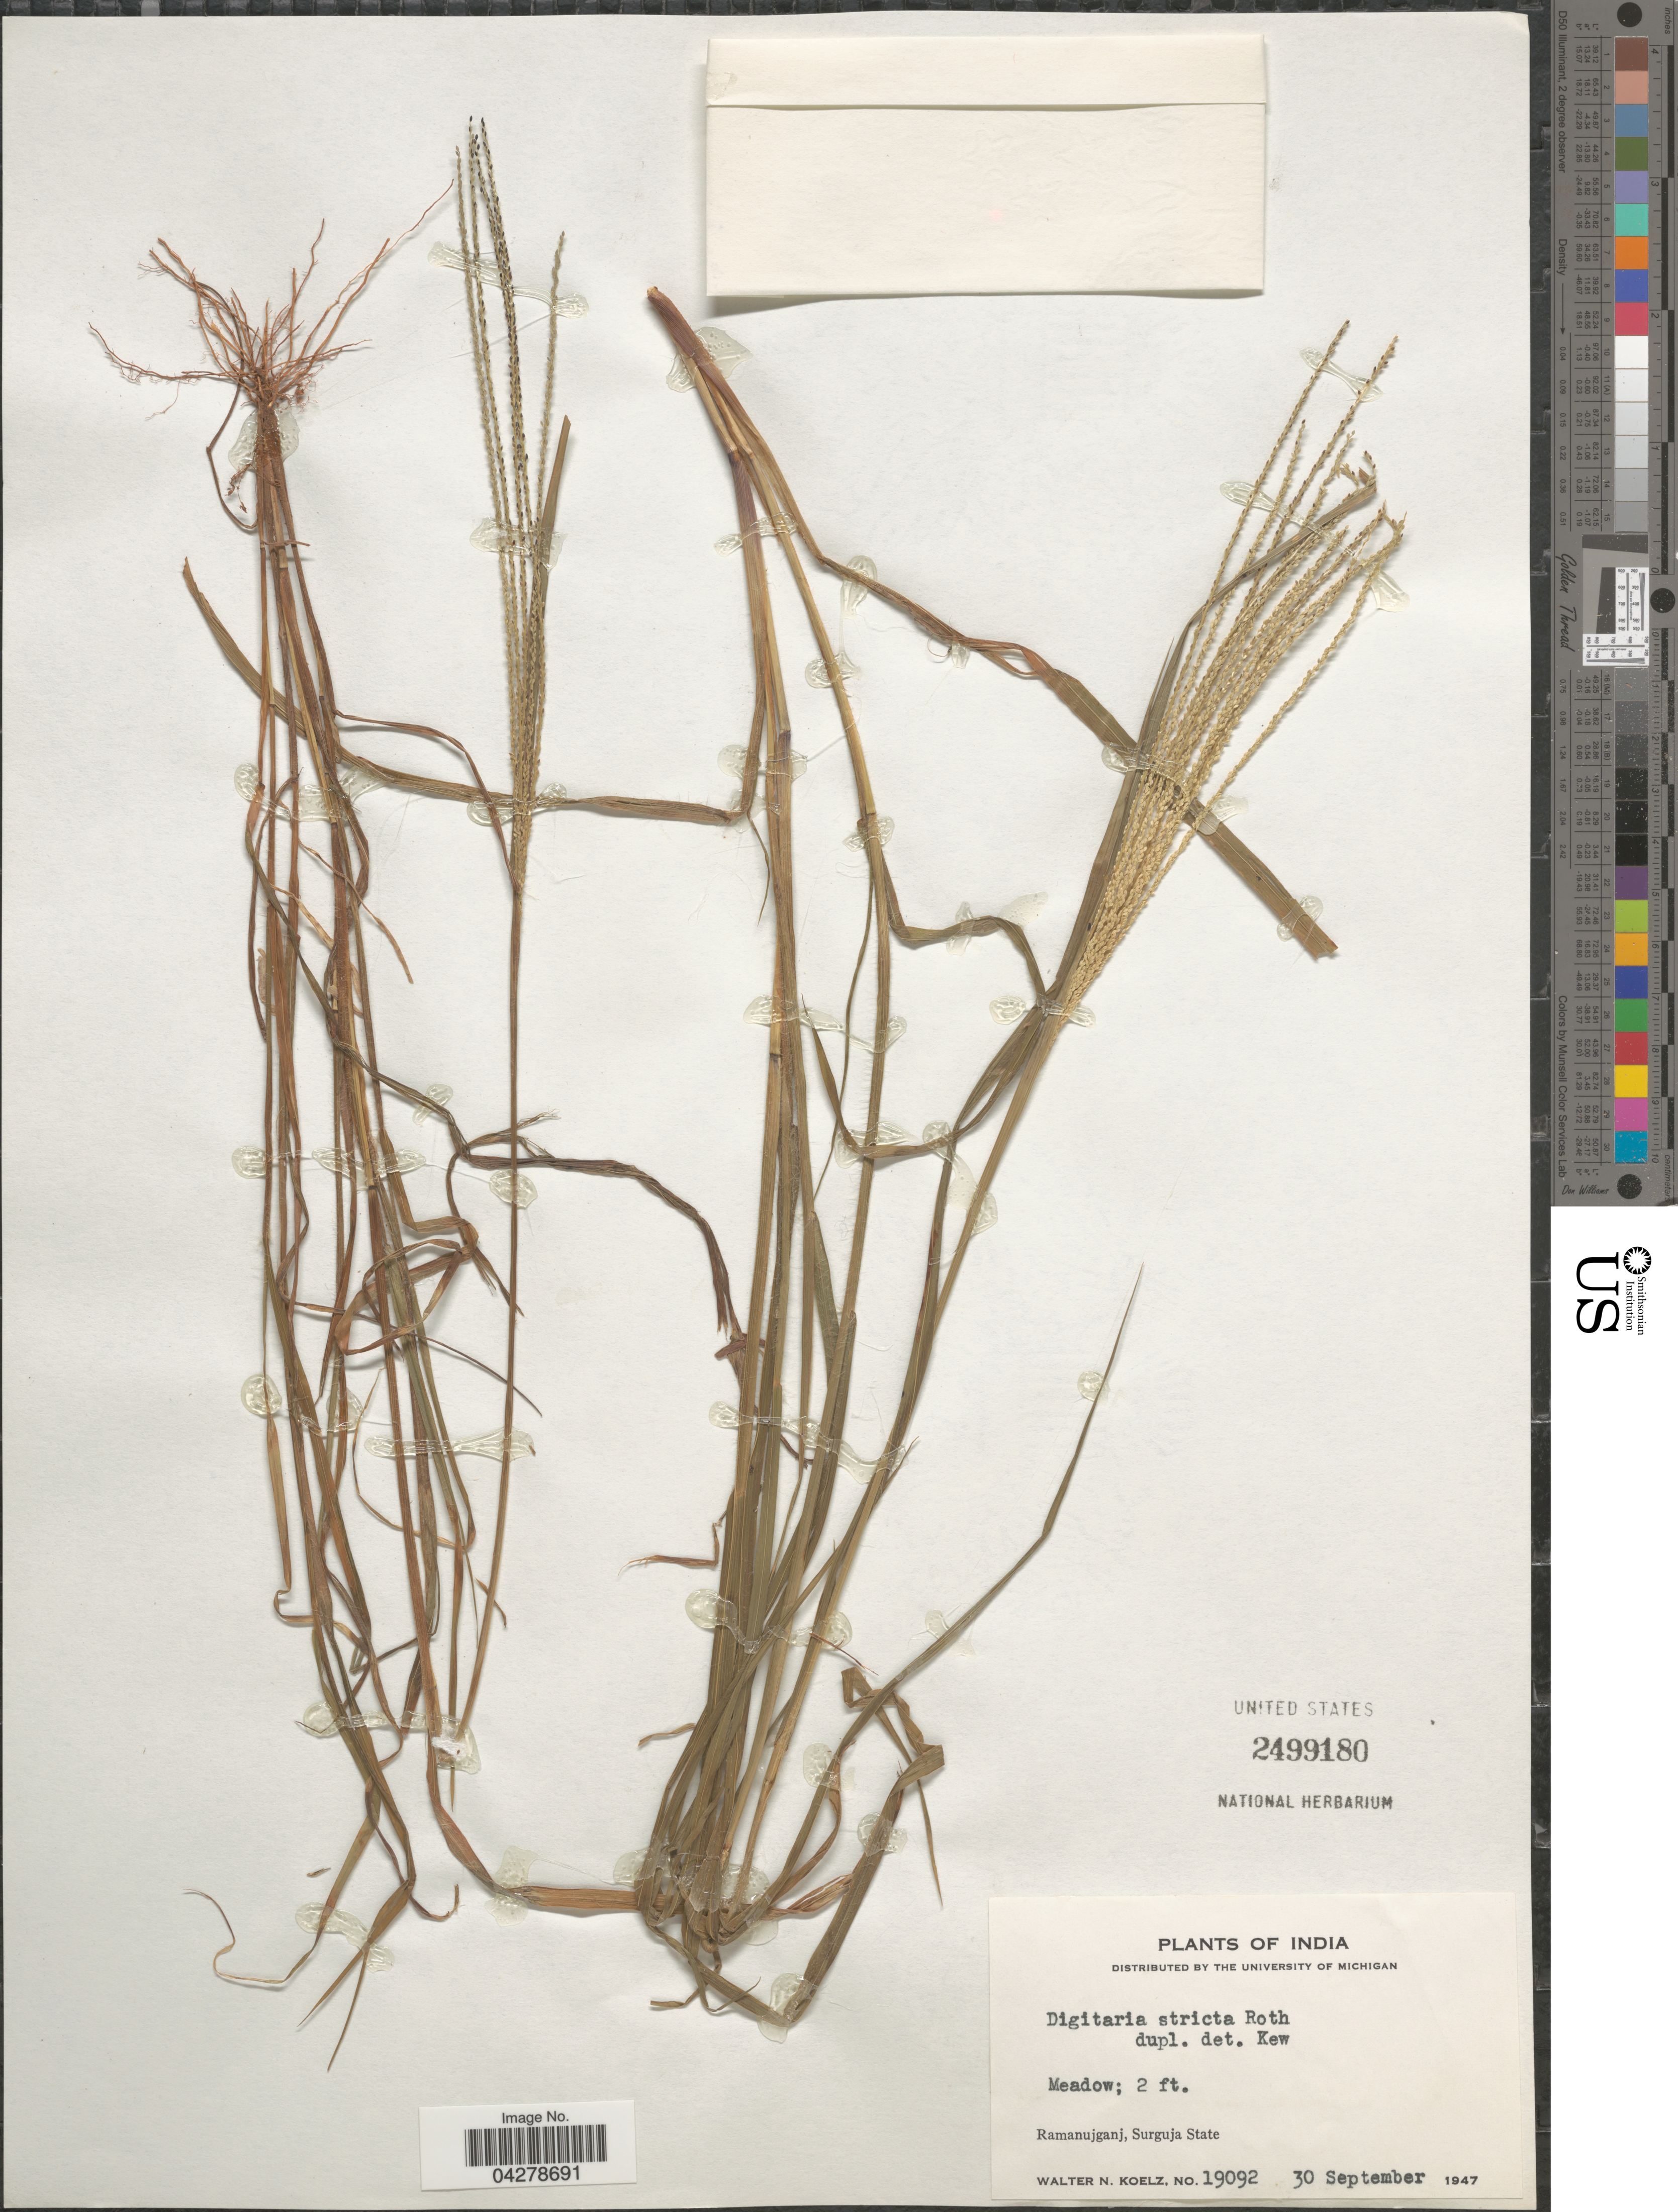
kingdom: Plantae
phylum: Tracheophyta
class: Liliopsida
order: Poales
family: Poaceae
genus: Digitaria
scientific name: Digitaria stricta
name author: Roth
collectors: W. N. Koelz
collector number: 19092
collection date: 1947-09-30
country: India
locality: Ramanujganj, Surguja State.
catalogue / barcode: US 2499180